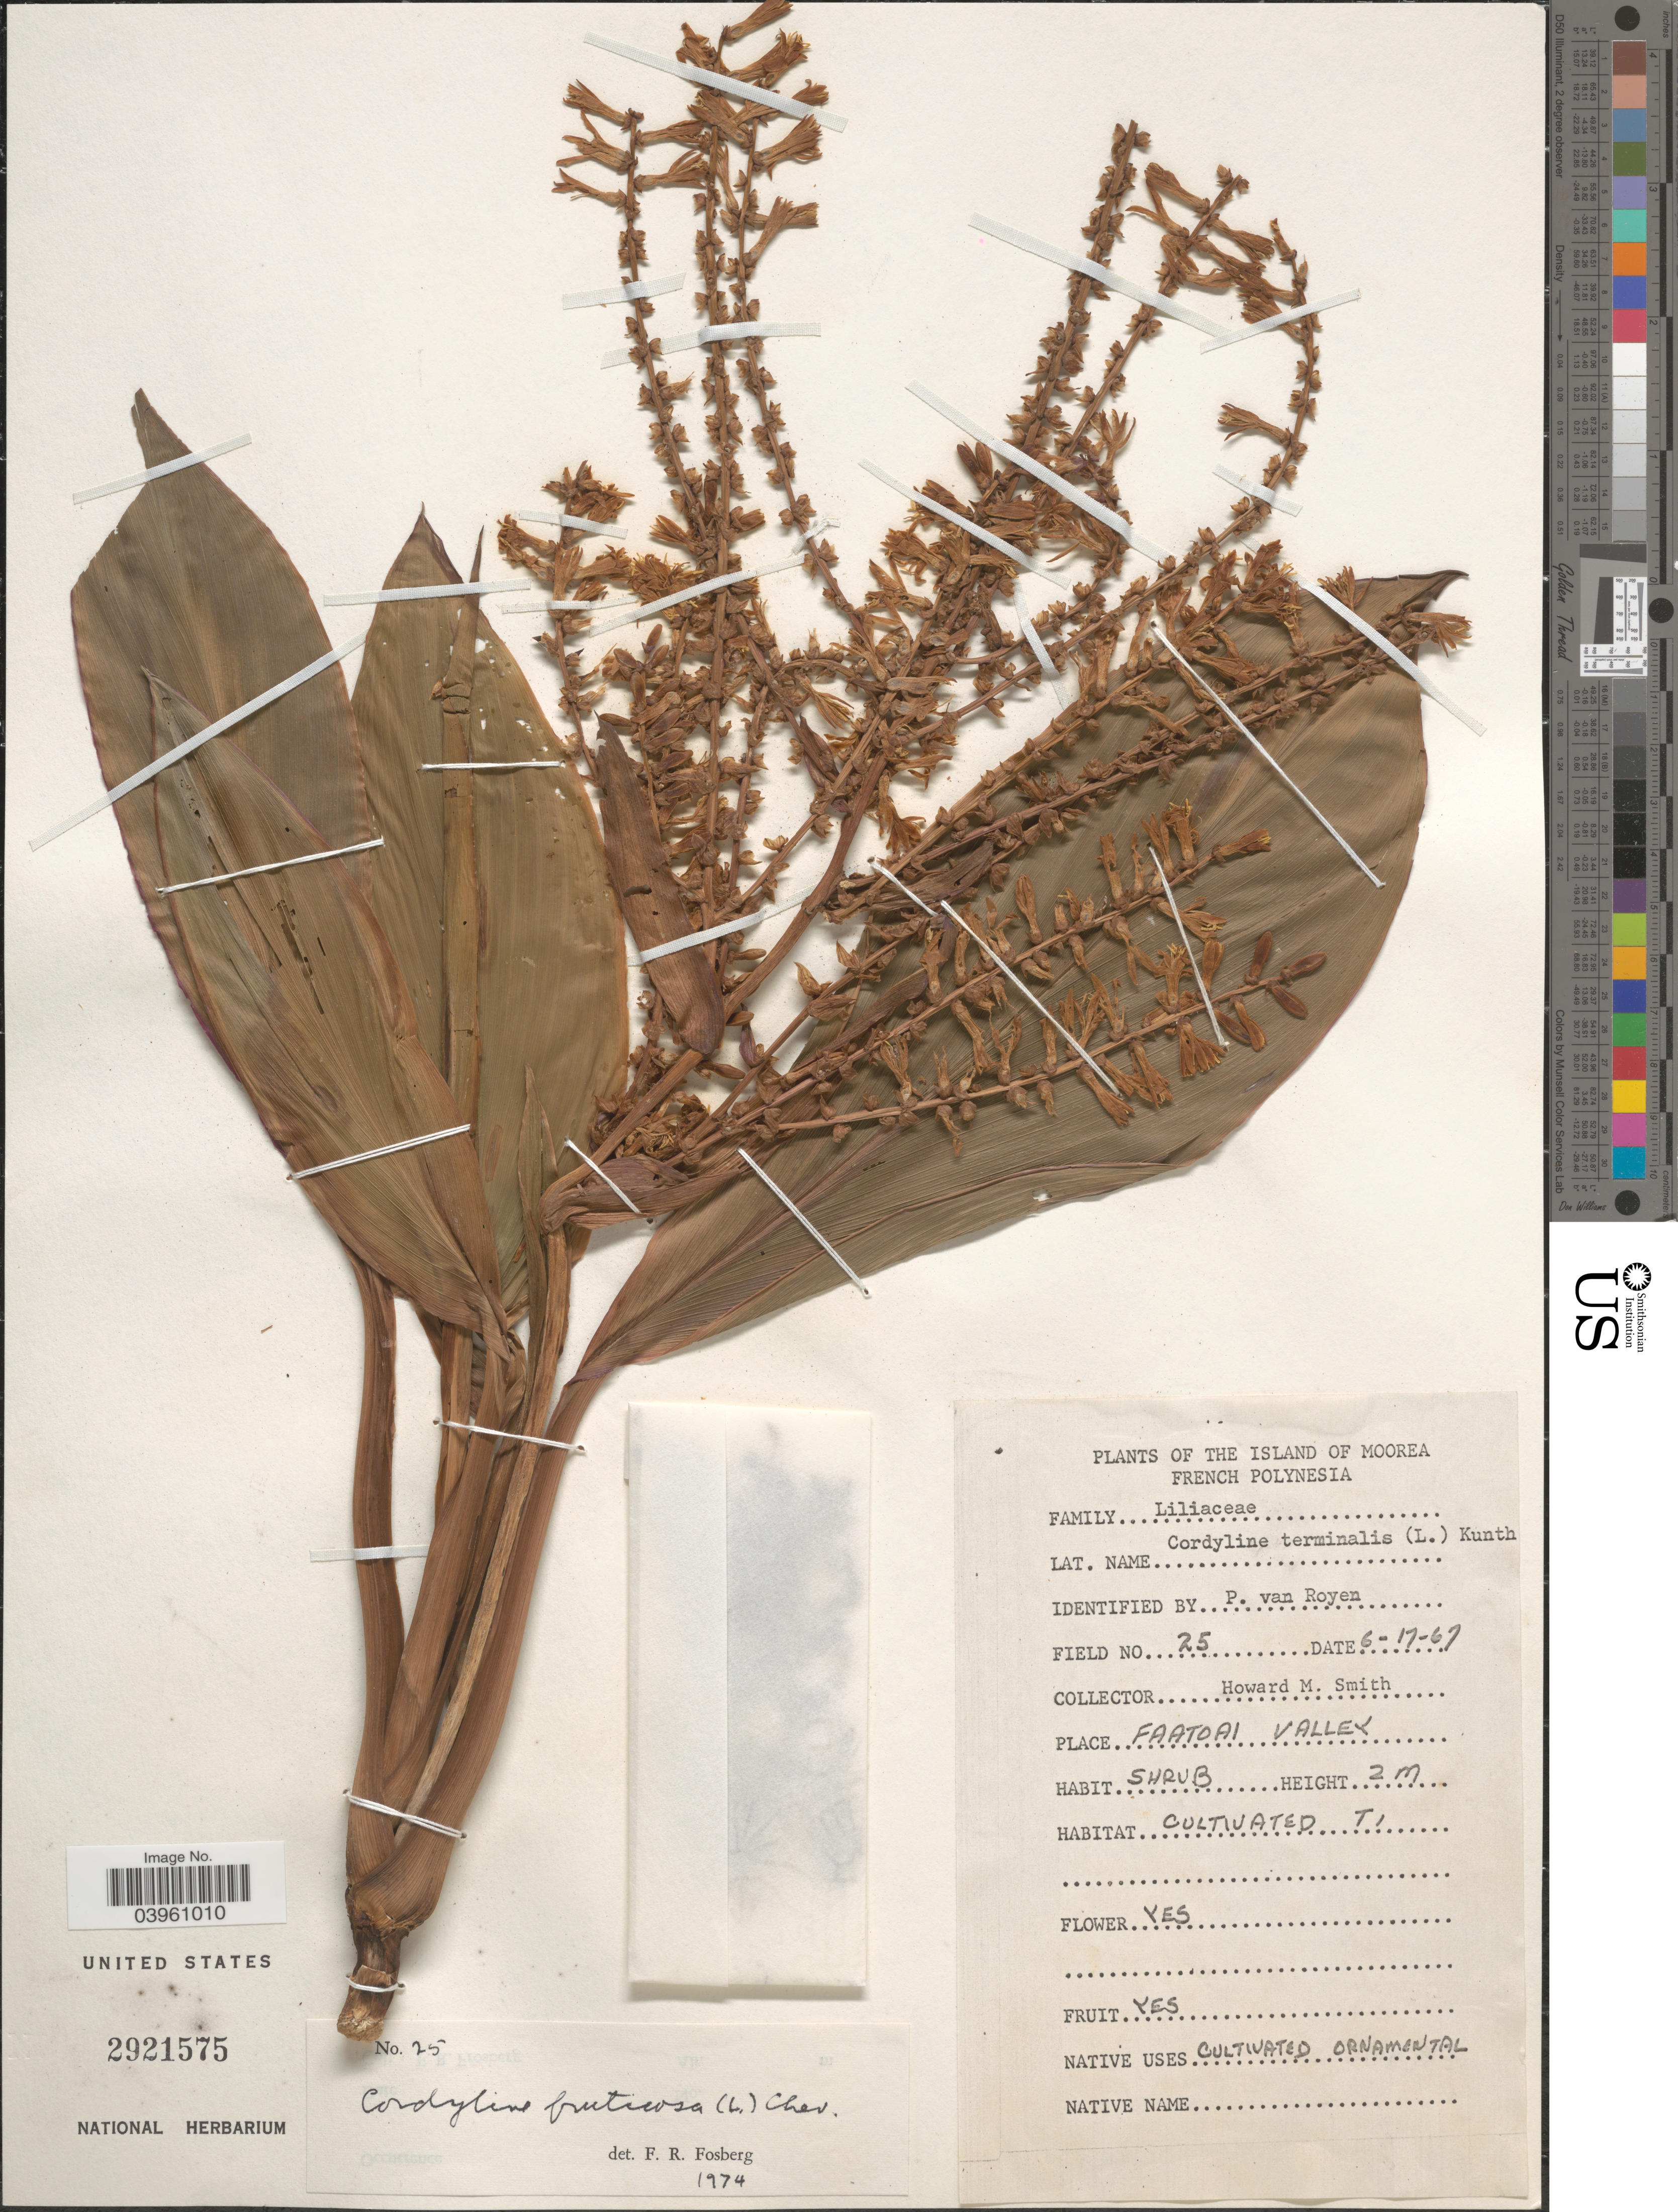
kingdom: Plantae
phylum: Tracheophyta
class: Liliopsida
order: Asparagales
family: Asparagaceae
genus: Cordyline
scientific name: Cordyline fruticosa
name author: (L.) A. Chev.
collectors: H. M. Smith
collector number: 25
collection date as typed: Transcribed d/m/y: 17/6/67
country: French Polynesia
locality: The Island of Moorea. Faatoai Valley.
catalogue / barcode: US 2921575